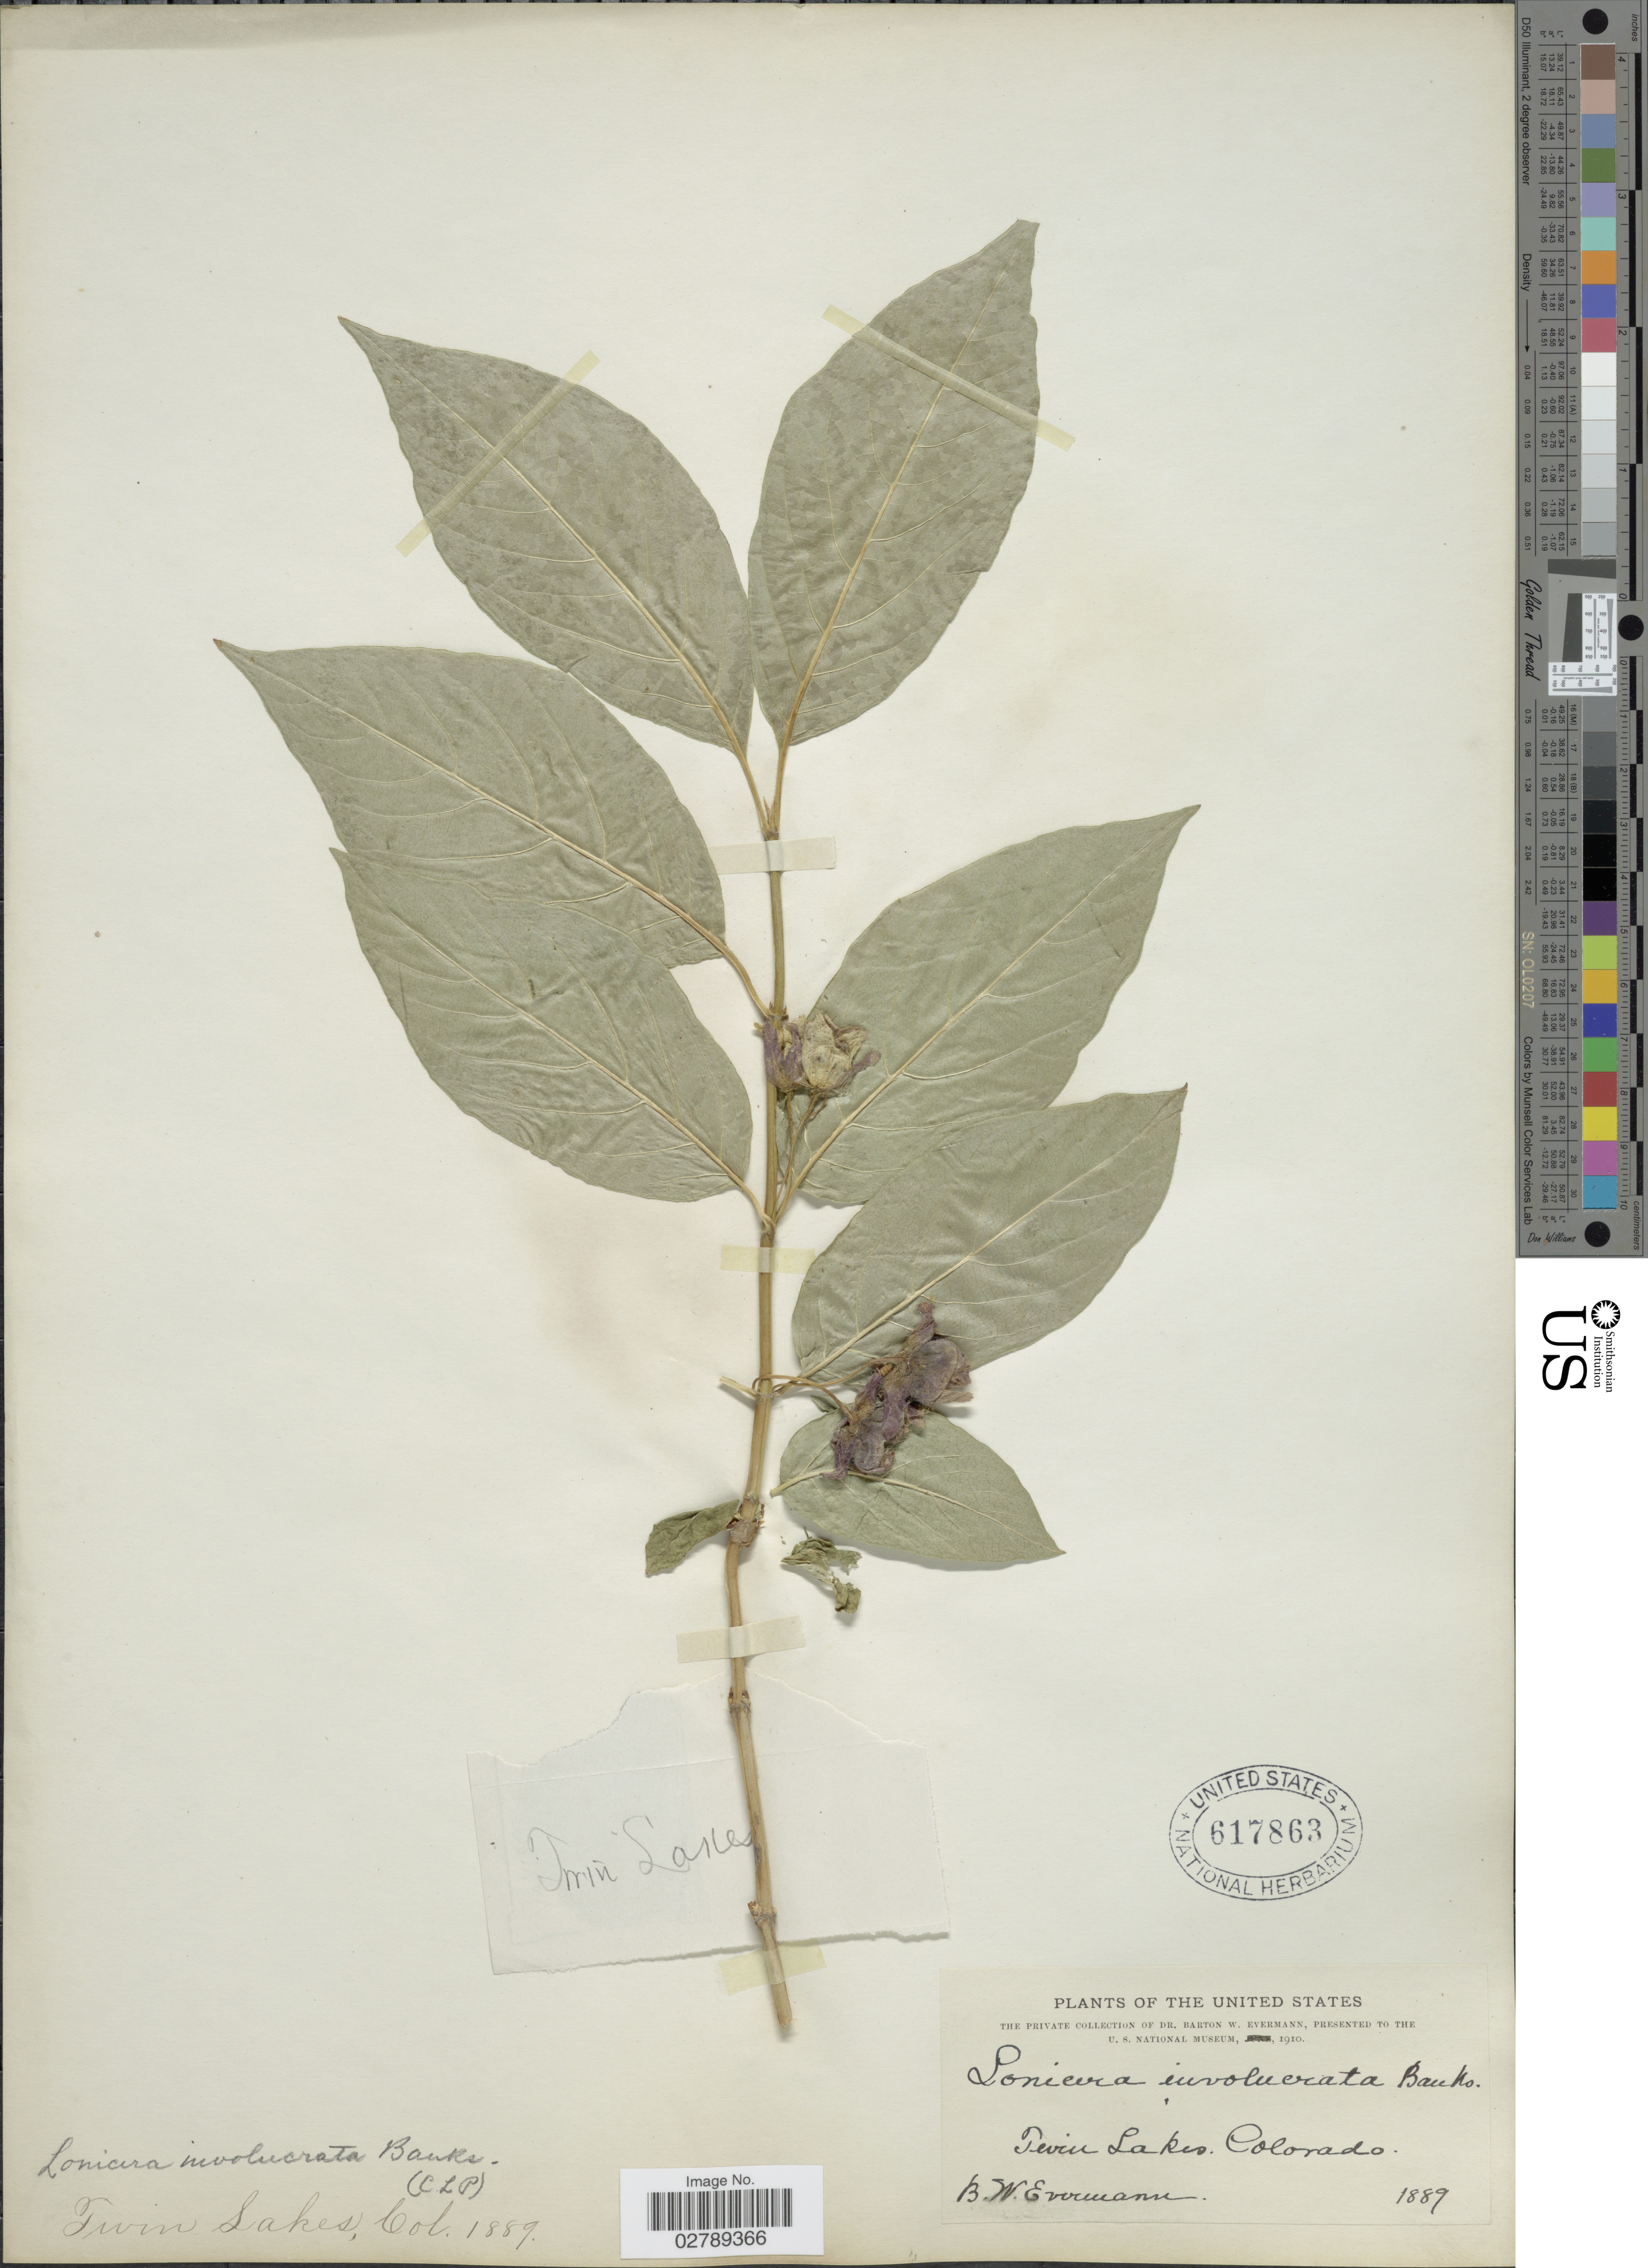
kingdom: Plantae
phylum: Tracheophyta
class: Magnoliopsida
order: Dipsacales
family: Caprifoliaceae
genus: Lonicera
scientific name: Lonicera involucrata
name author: (Richardson) Banks ex Spreng.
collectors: B. W. Evermann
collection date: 1889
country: United States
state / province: Colorado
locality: Twin Lakes.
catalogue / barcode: US 617863